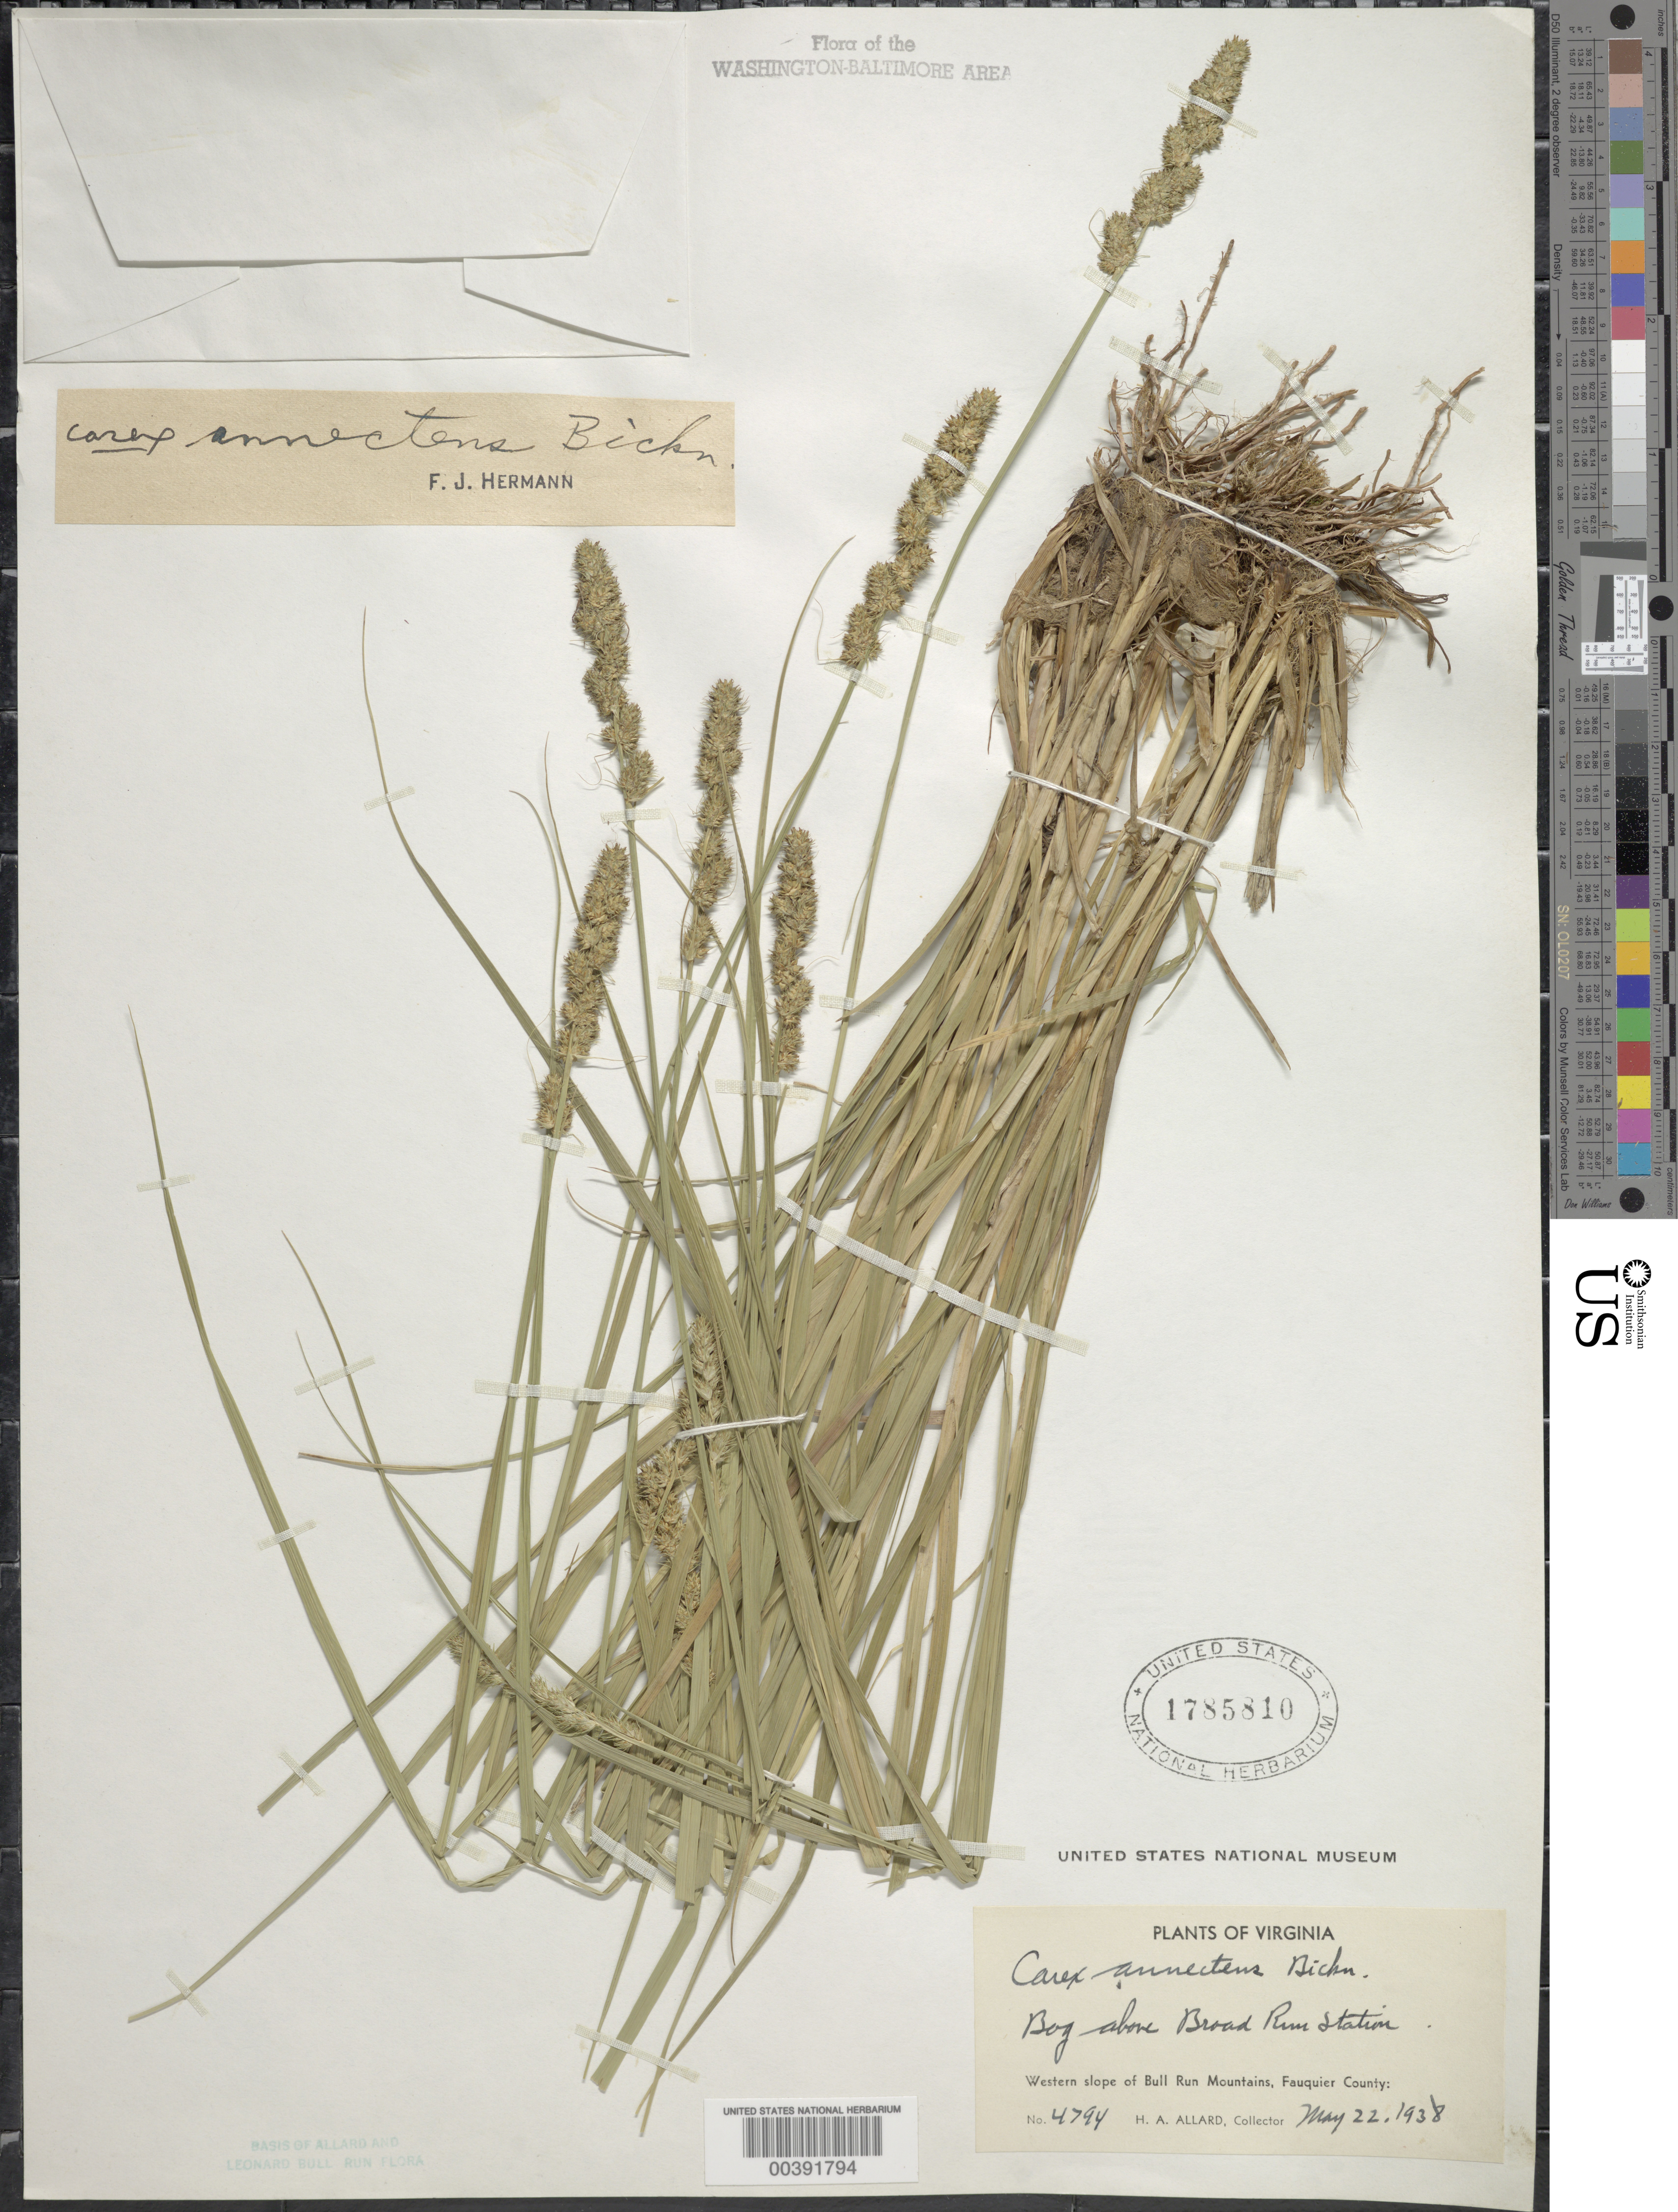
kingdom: Plantae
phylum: Tracheophyta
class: Liliopsida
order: Poales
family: Cyperaceae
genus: Carex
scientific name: Carex annectens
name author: (E.P. Bicknell) E.P. Bicknell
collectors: H. A. Allard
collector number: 4794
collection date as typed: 22 May 1938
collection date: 1938-05-22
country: United States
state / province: Virginia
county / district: Fauquier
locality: Above Broad Run Station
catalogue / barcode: US 1785810